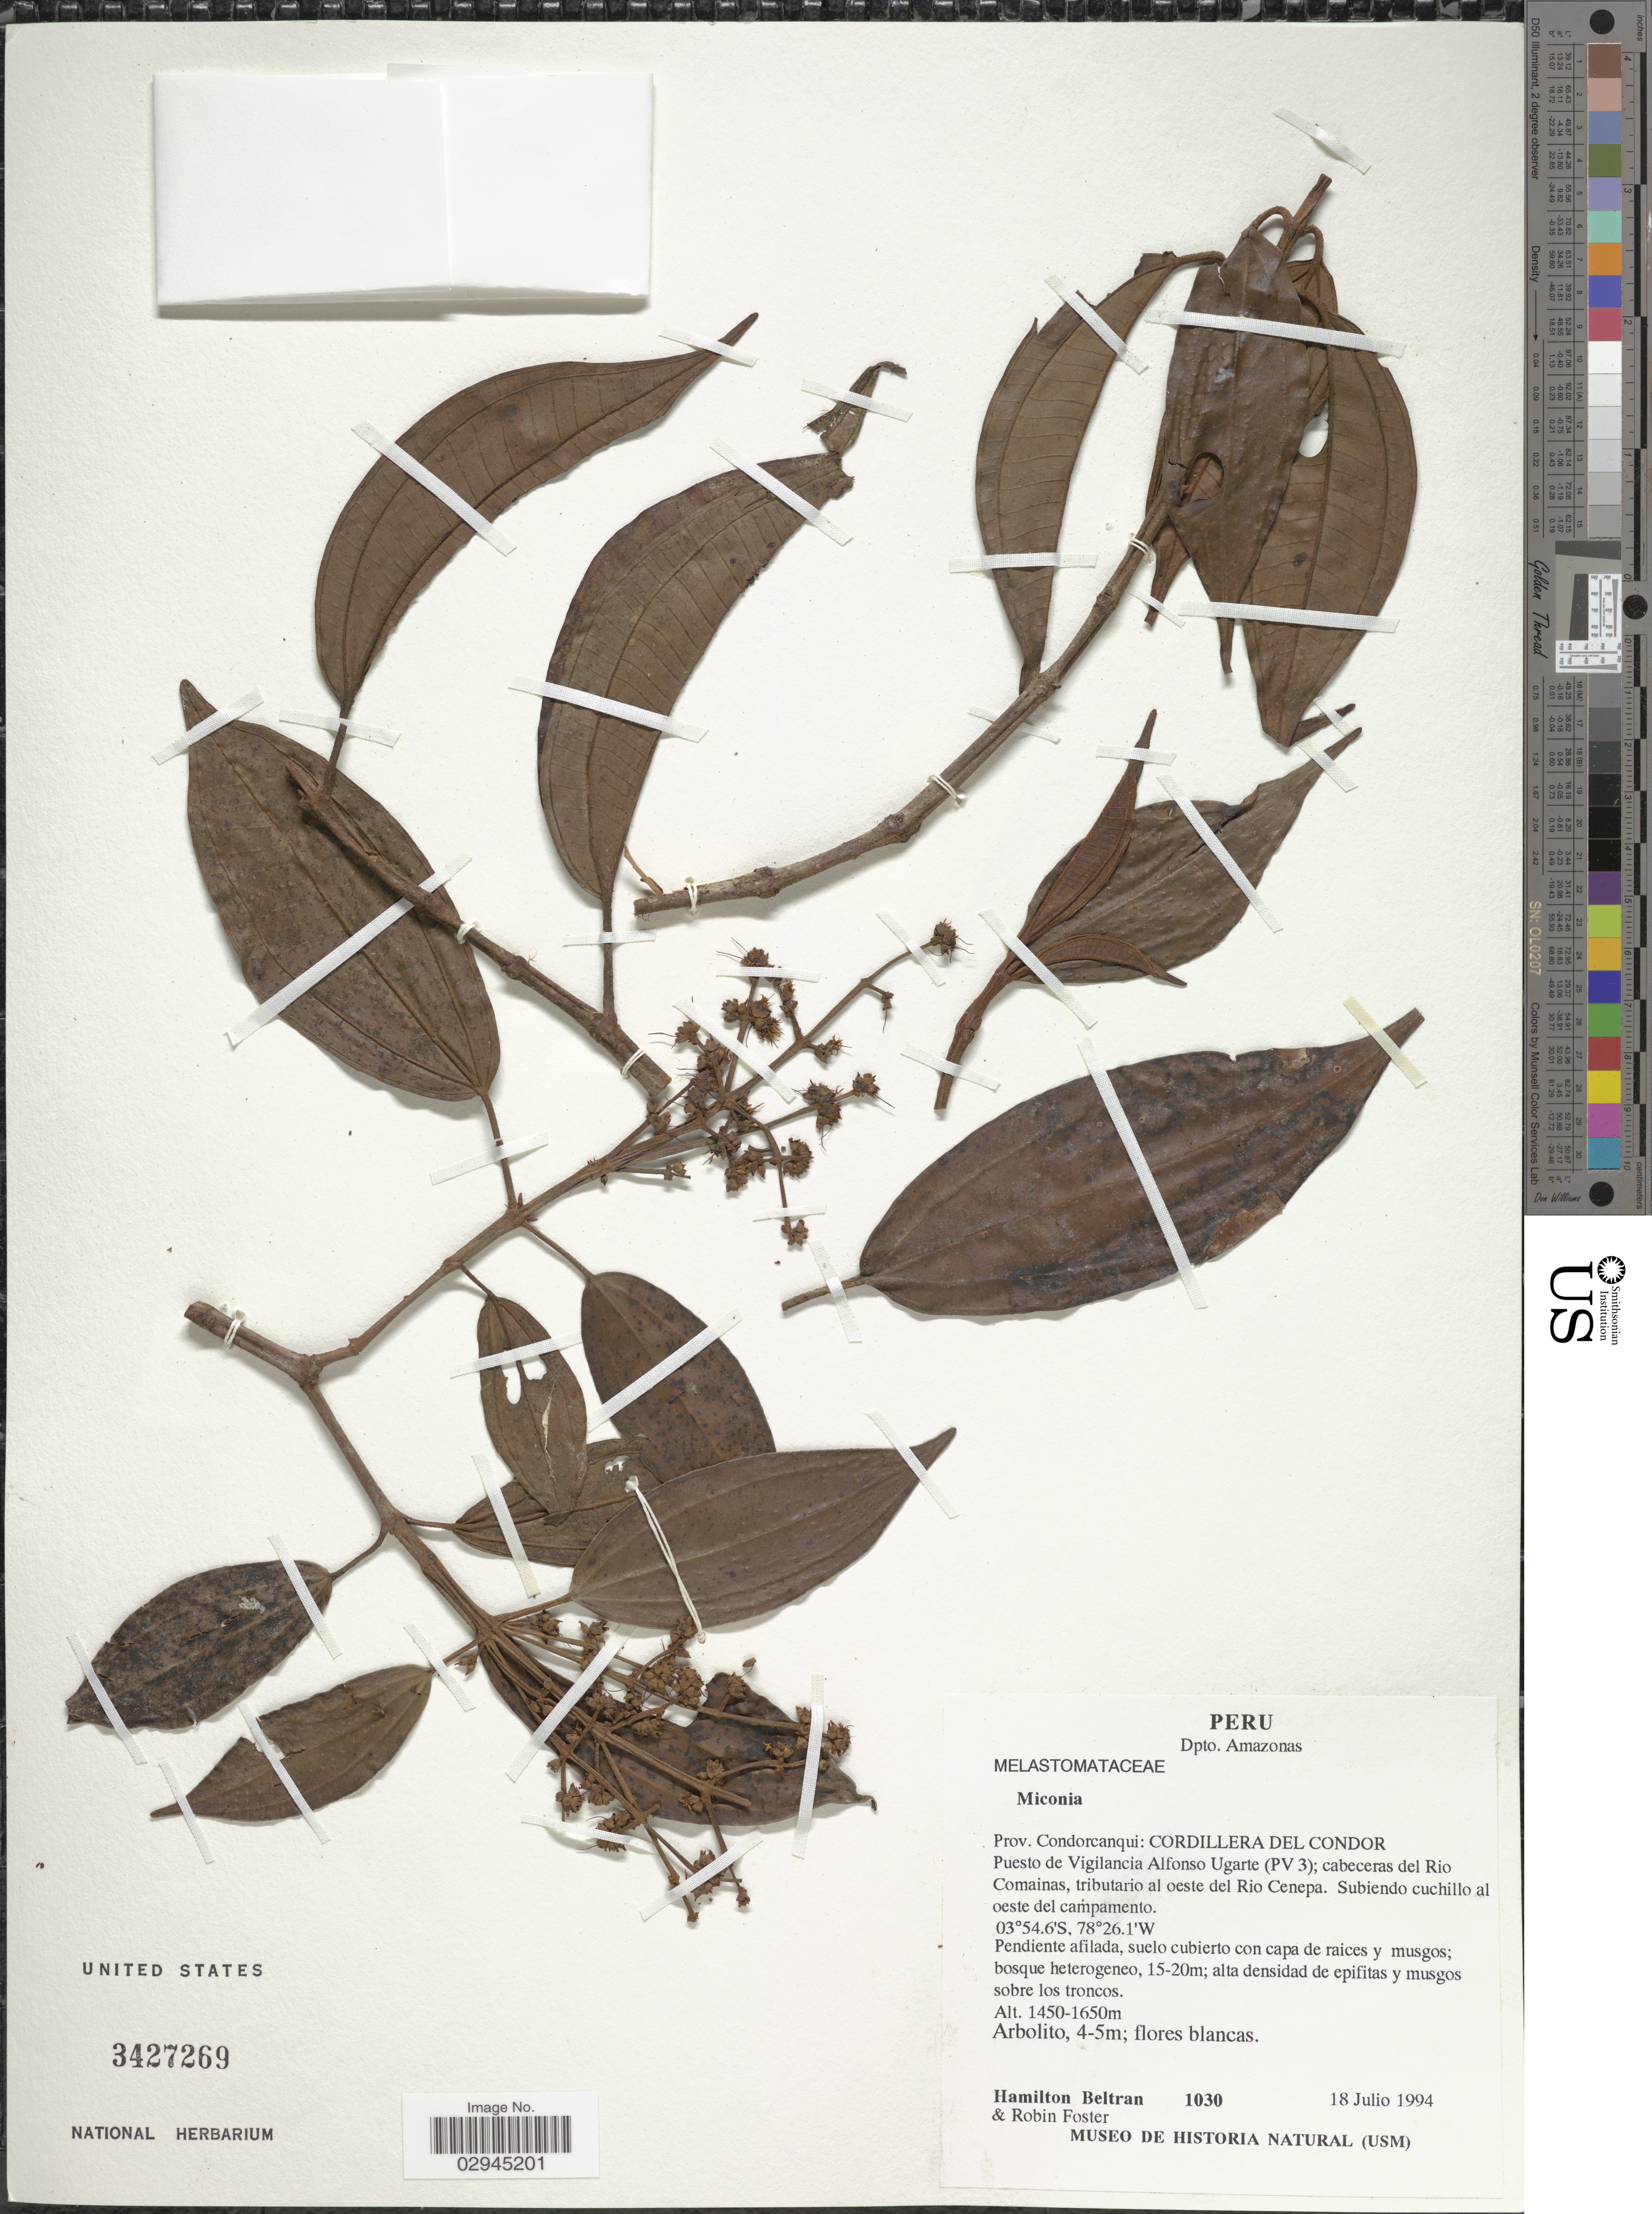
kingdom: Plantae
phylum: Tracheophyta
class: Magnoliopsida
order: Myrtales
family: Melastomataceae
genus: Miconia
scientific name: Miconia sp.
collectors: H. Beltran & R. B. Foster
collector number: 1030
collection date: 1994-07-18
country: Peru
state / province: Amazonas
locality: Dpto. Amazonas. Prov. Condorcanqui: Cordillera Del Condor. Puesto de Vigilania Alfonso Ugarte (PV 3); cabeceras del Rio Comainas, tributario al oeste del Rio Cenepa. Subiendo cuchillo al oeste del campamento.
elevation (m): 1450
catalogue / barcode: US 2427269